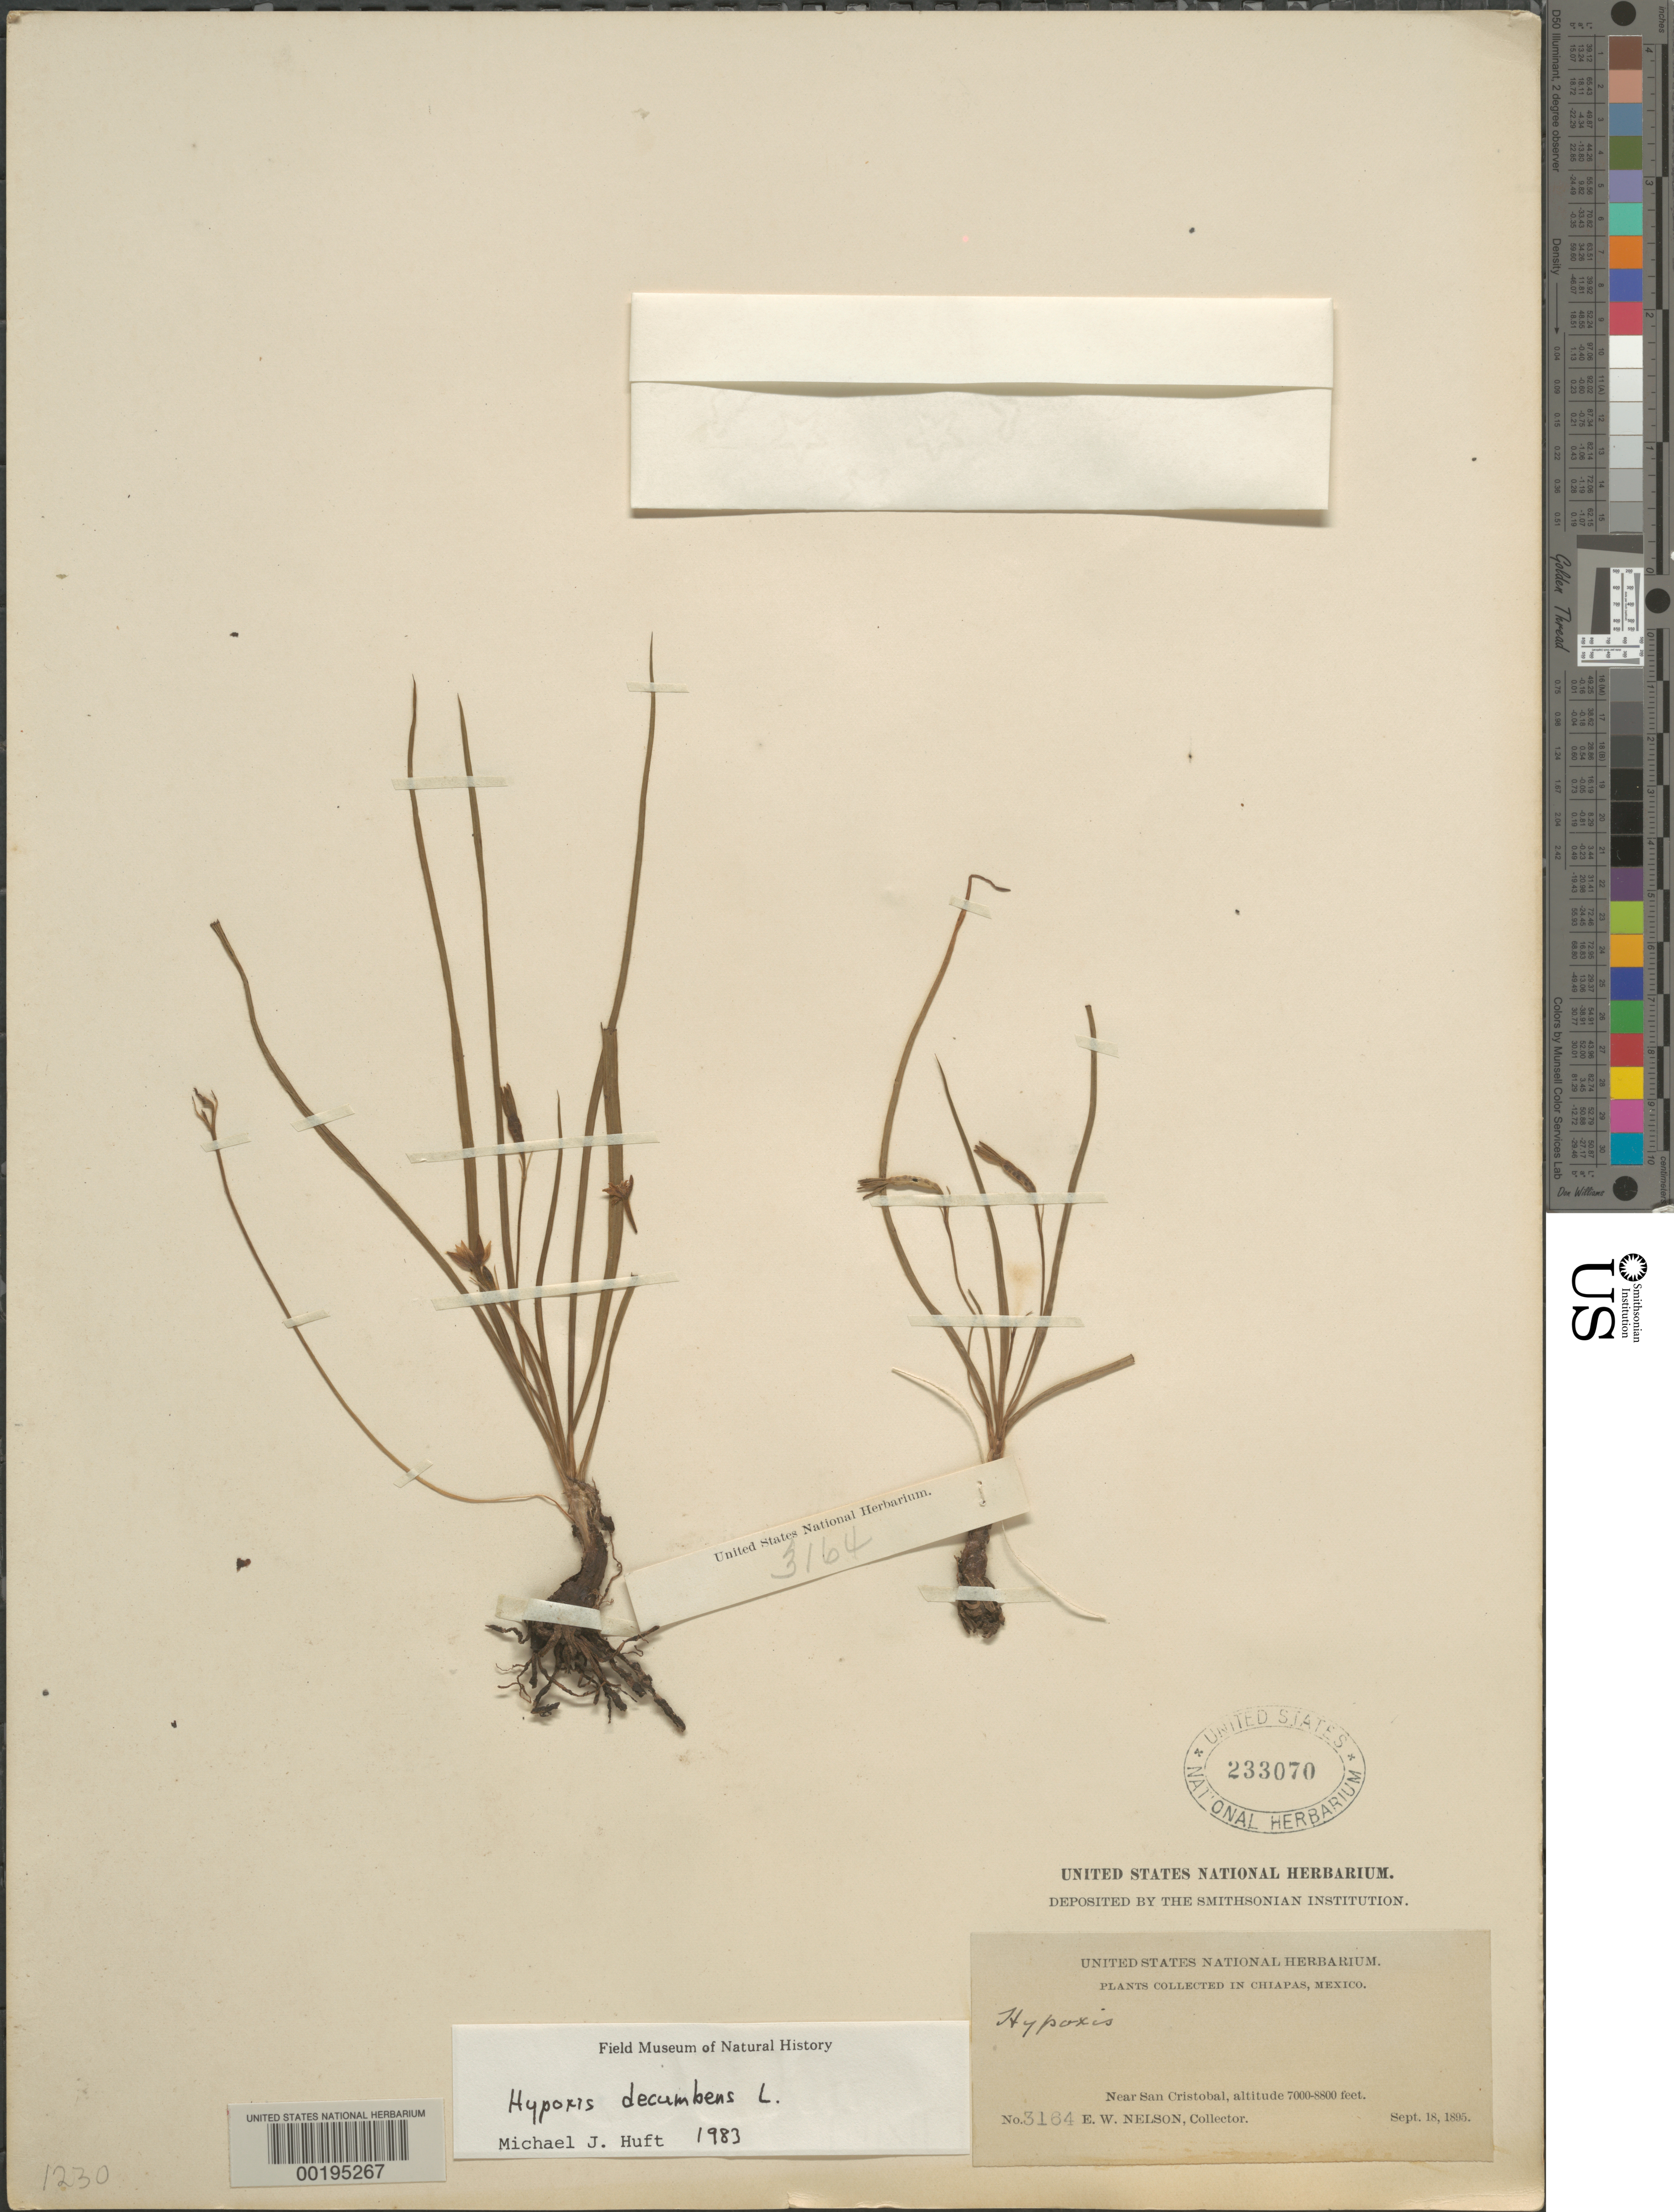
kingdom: Plantae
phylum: Tracheophyta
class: Liliopsida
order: Asparagales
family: Hypoxidaceae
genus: Hypoxis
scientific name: Hypoxis decumbens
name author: L.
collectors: E. W. Nelson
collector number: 3164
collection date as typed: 18 Sep 1895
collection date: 1895-09-18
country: Mexico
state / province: Chiapas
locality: Near San Cristobal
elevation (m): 650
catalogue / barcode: US 233070